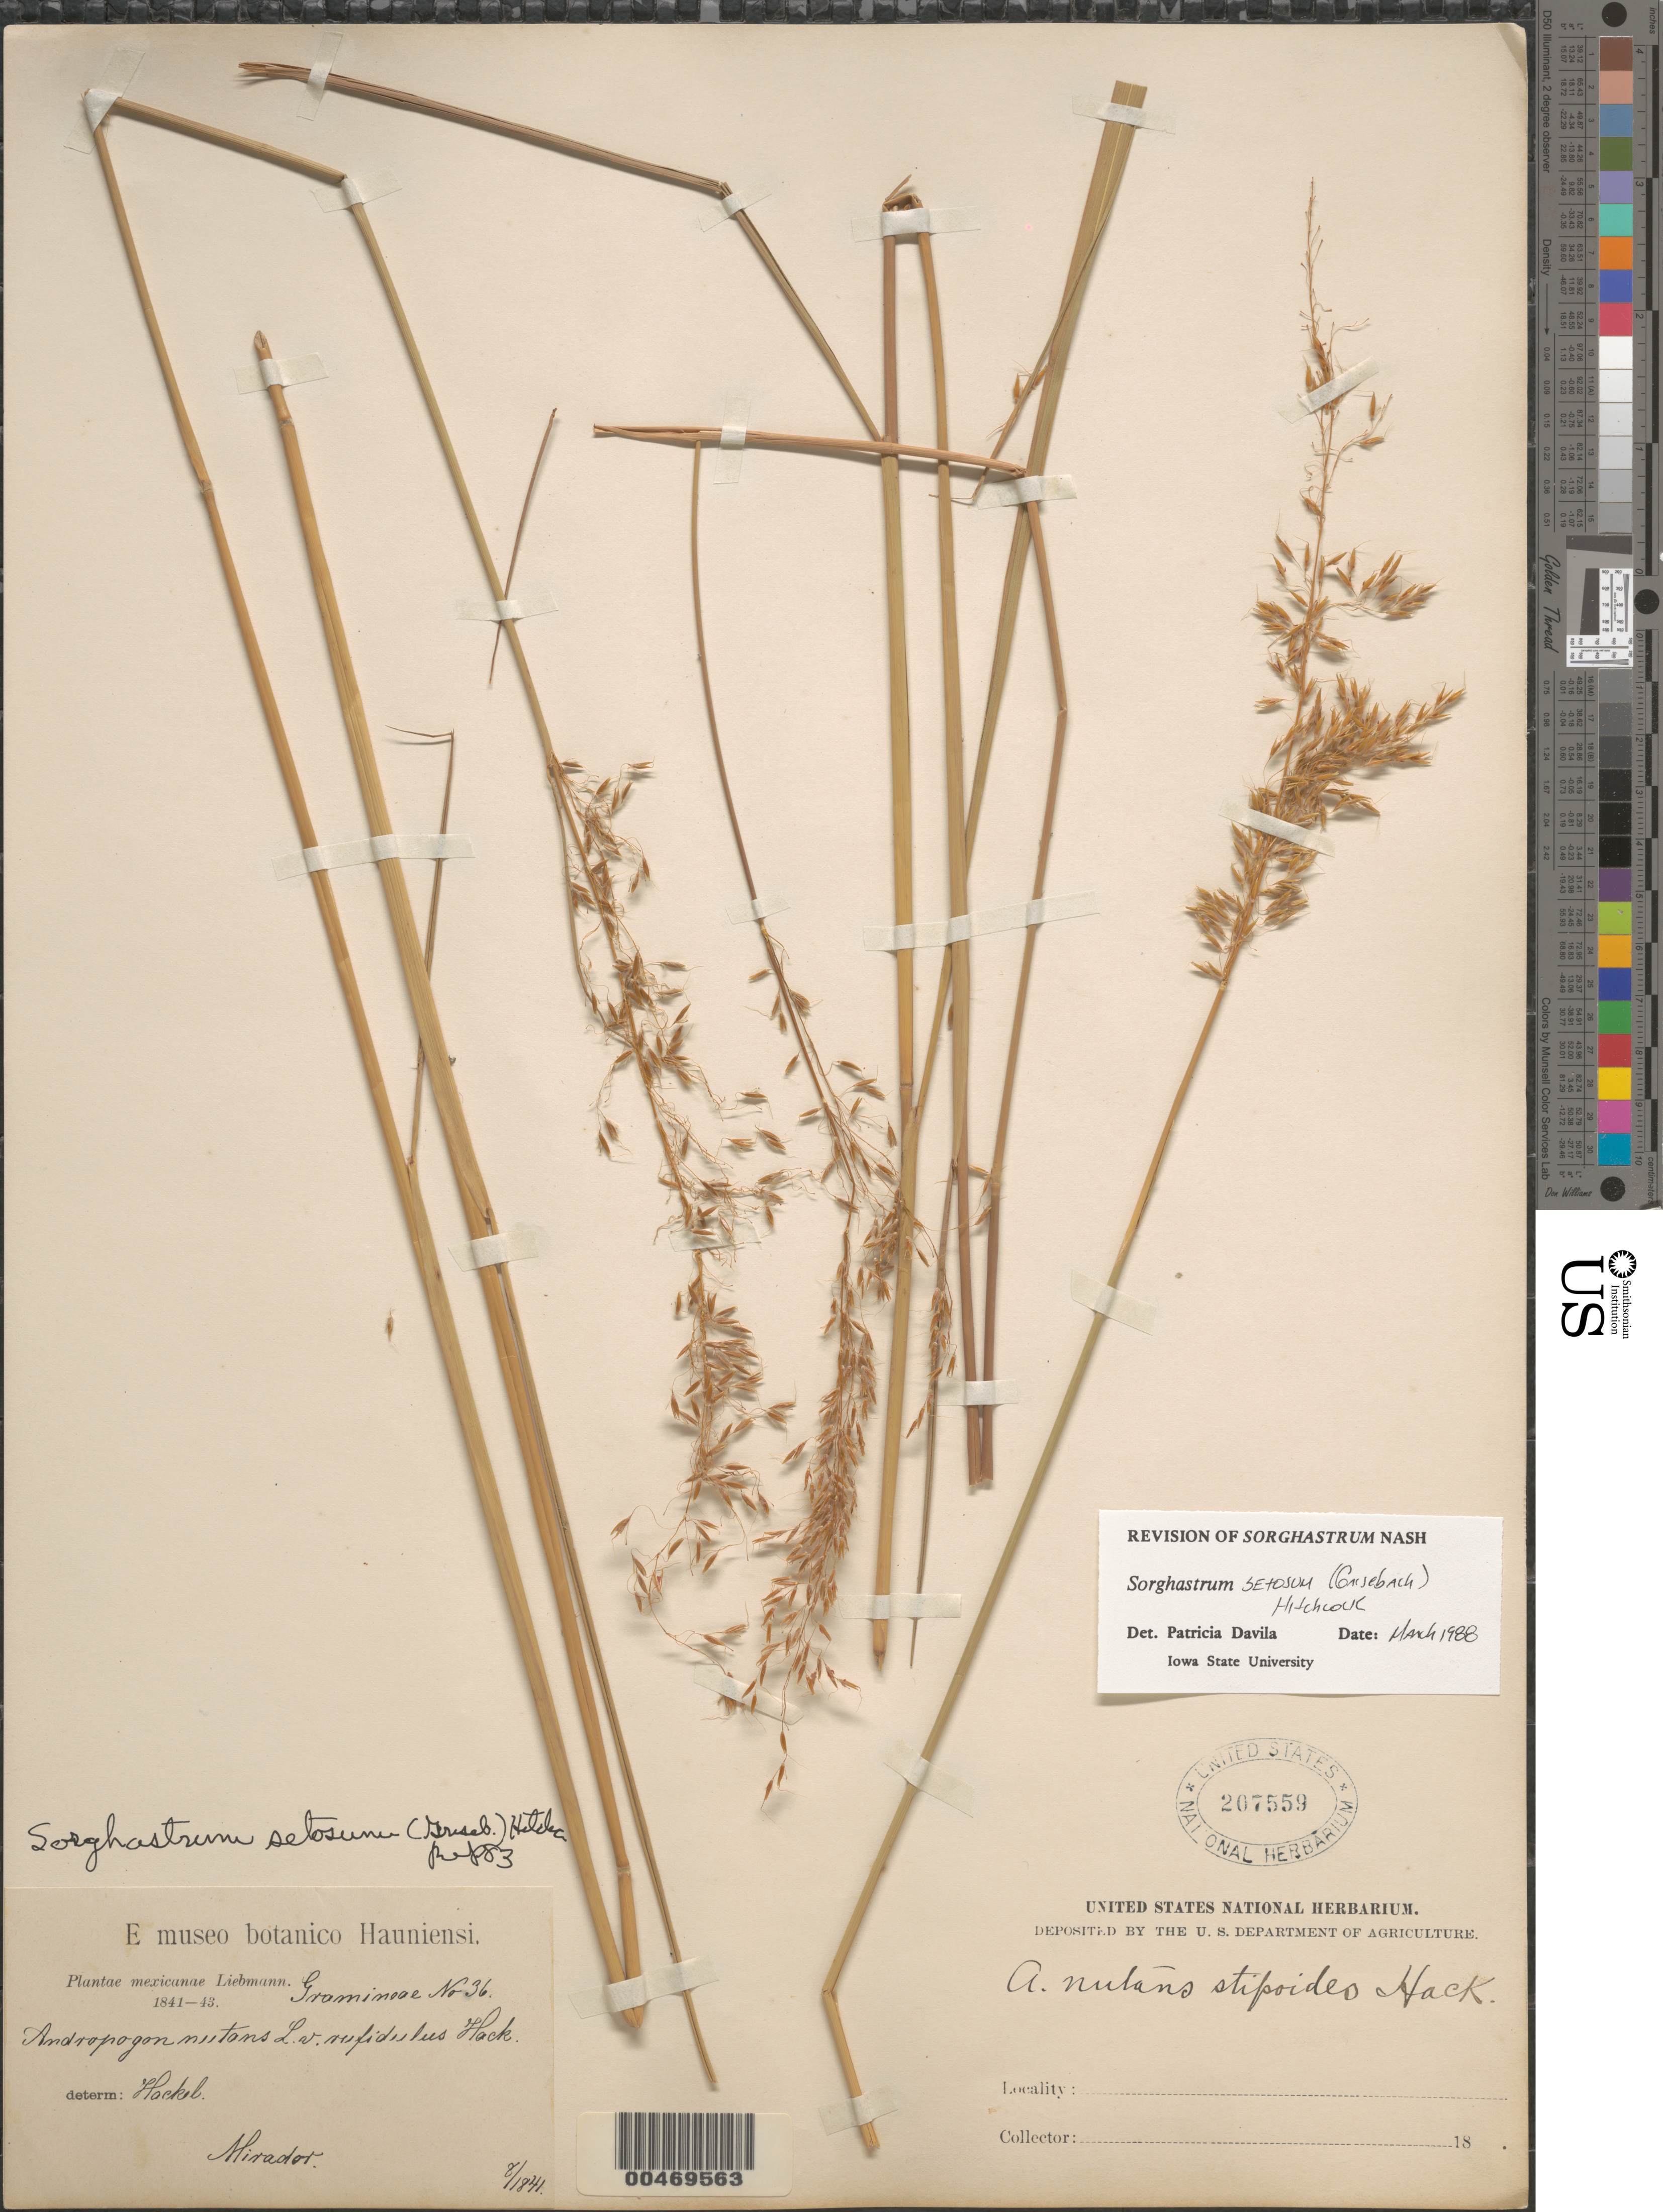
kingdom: Plantae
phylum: Tracheophyta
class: Liliopsida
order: Poales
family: Poaceae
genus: Sorghastrum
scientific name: Sorghastrum setosum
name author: (Griseb.) Hitchc.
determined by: Dávila, P. D.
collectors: -. Leibmann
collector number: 36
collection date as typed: Aug 1841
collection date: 1841-08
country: Mexico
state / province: Veracruz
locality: Mirador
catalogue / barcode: US 207559